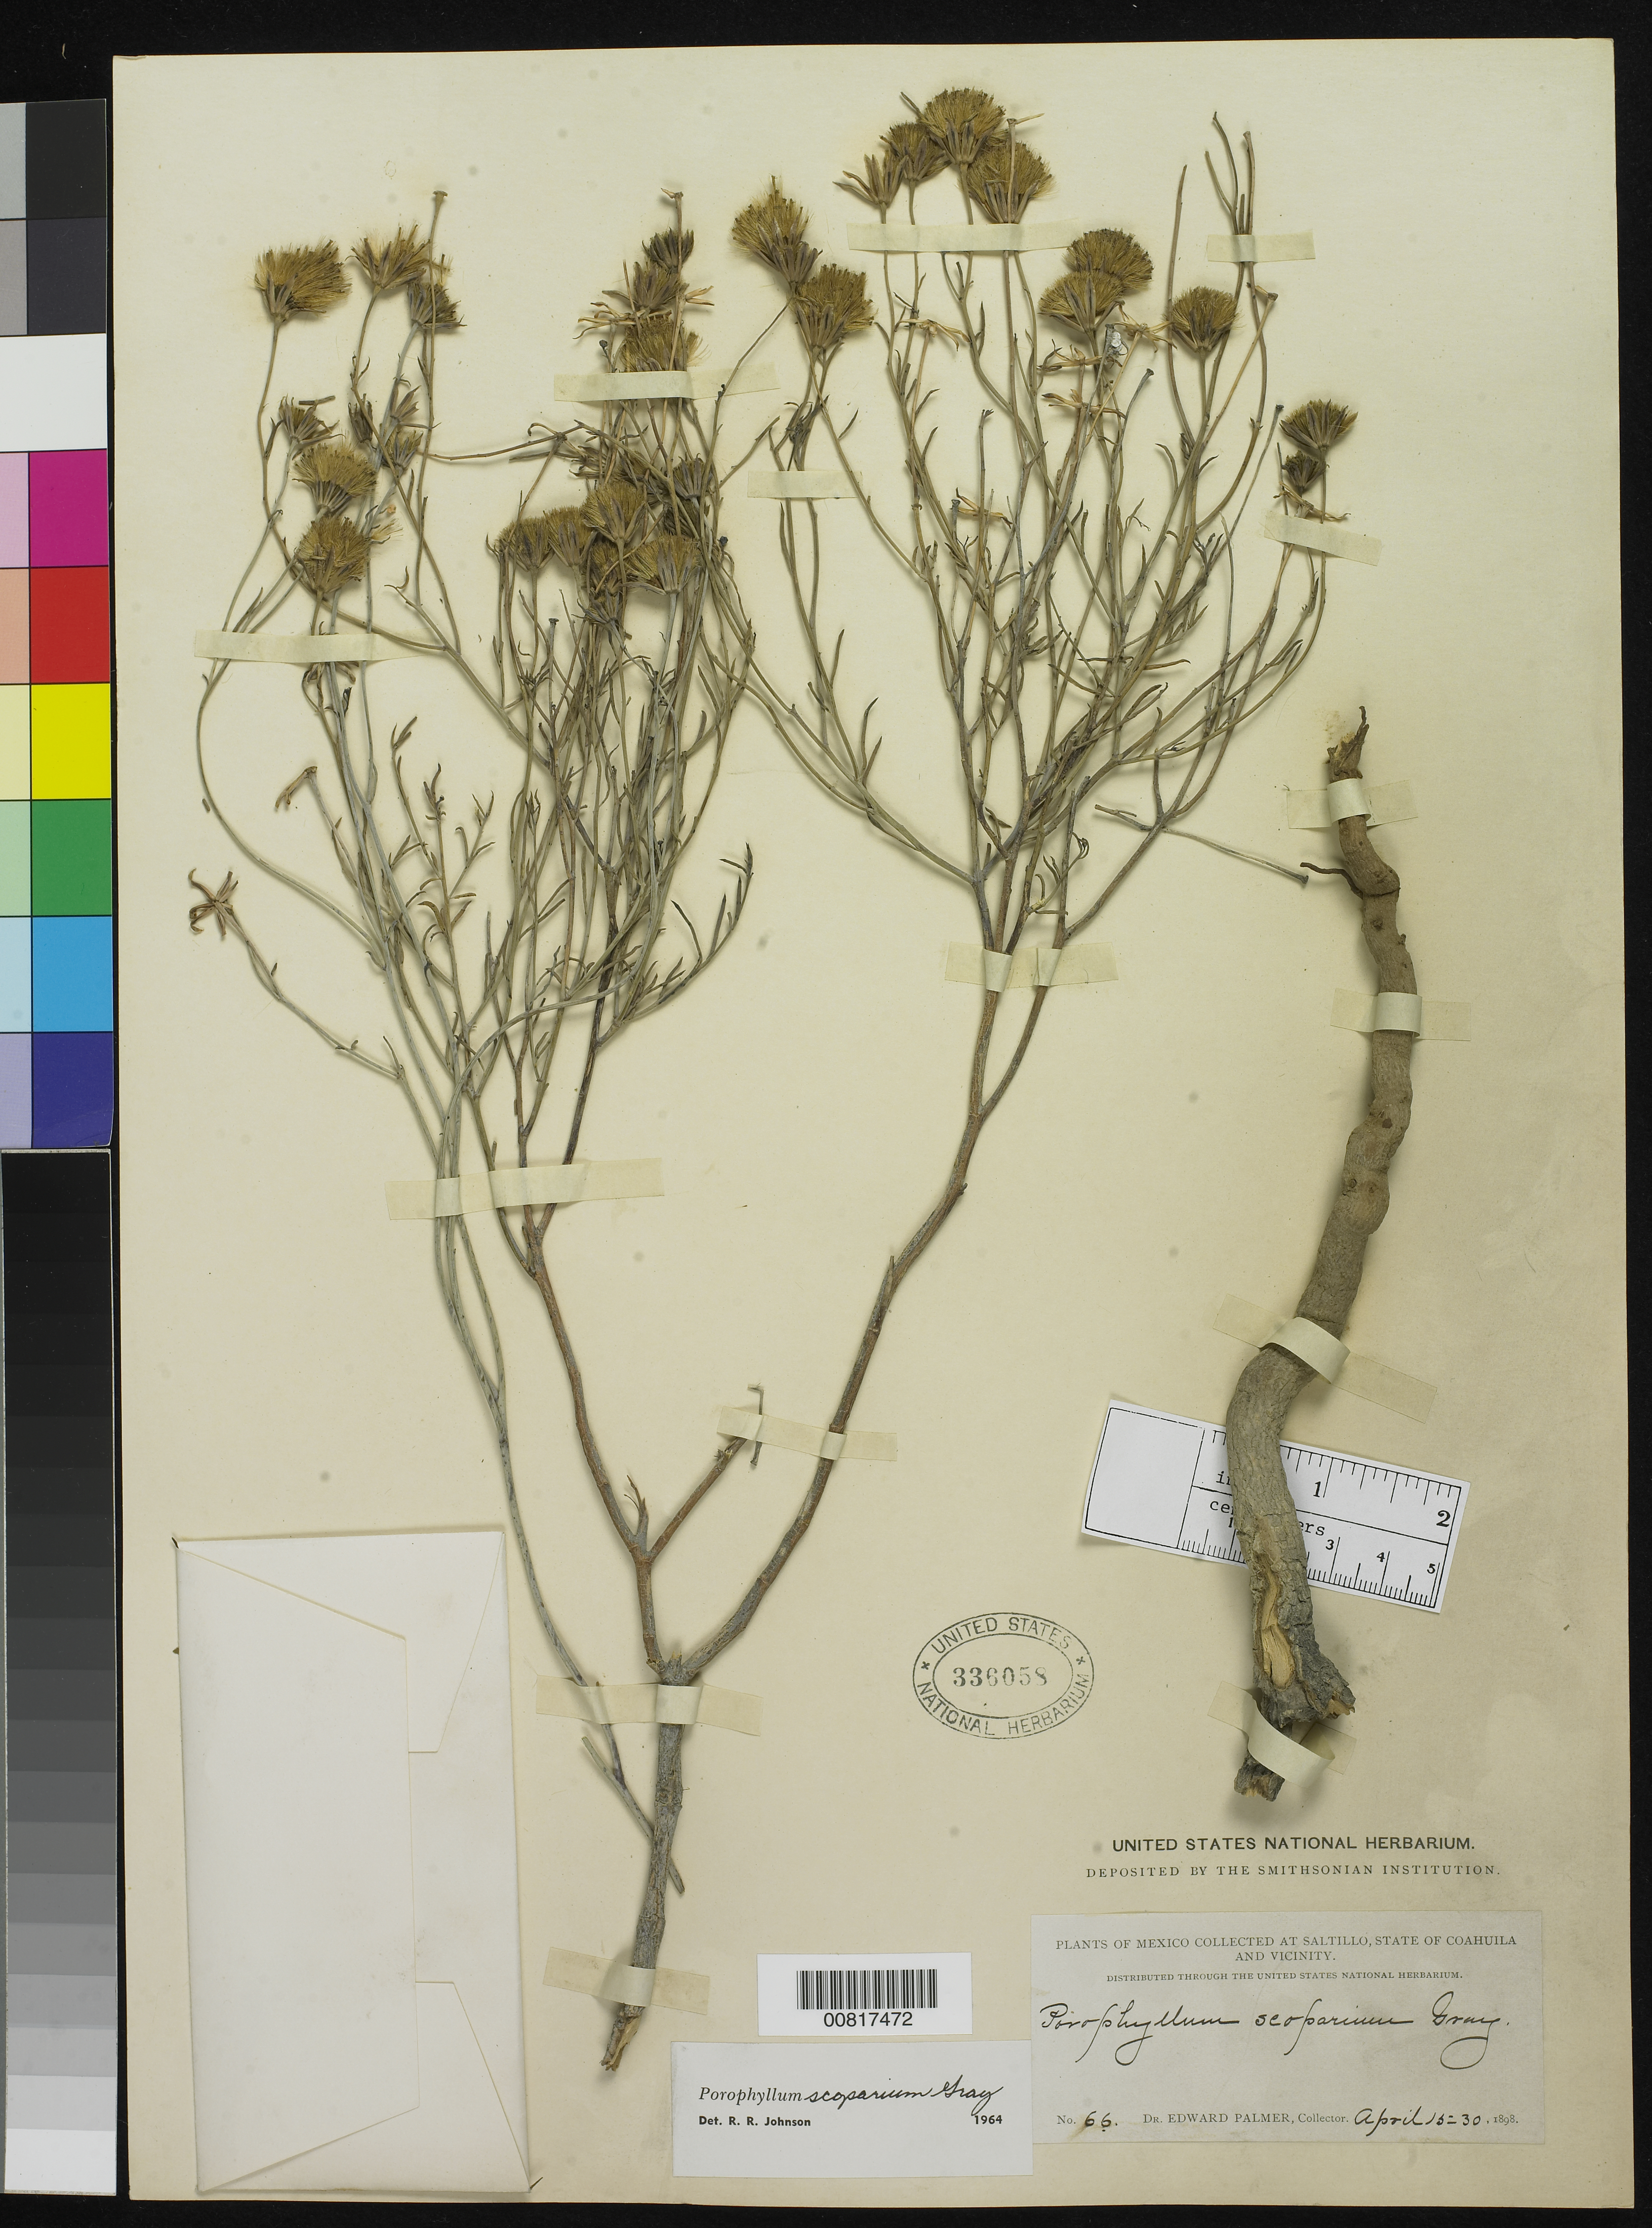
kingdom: Plantae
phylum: Tracheophyta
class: Magnoliopsida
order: Asterales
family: Asteraceae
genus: Porophyllum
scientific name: Porophyllum scoparium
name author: A. Gray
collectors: E. Palmer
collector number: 66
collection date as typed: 15 Apr 1898 to 30 Apr 1898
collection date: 1898-04-15/1898-04-30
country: Mexico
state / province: Coahuila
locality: Saltillo, Coahuila and vicinity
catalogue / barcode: US 336058